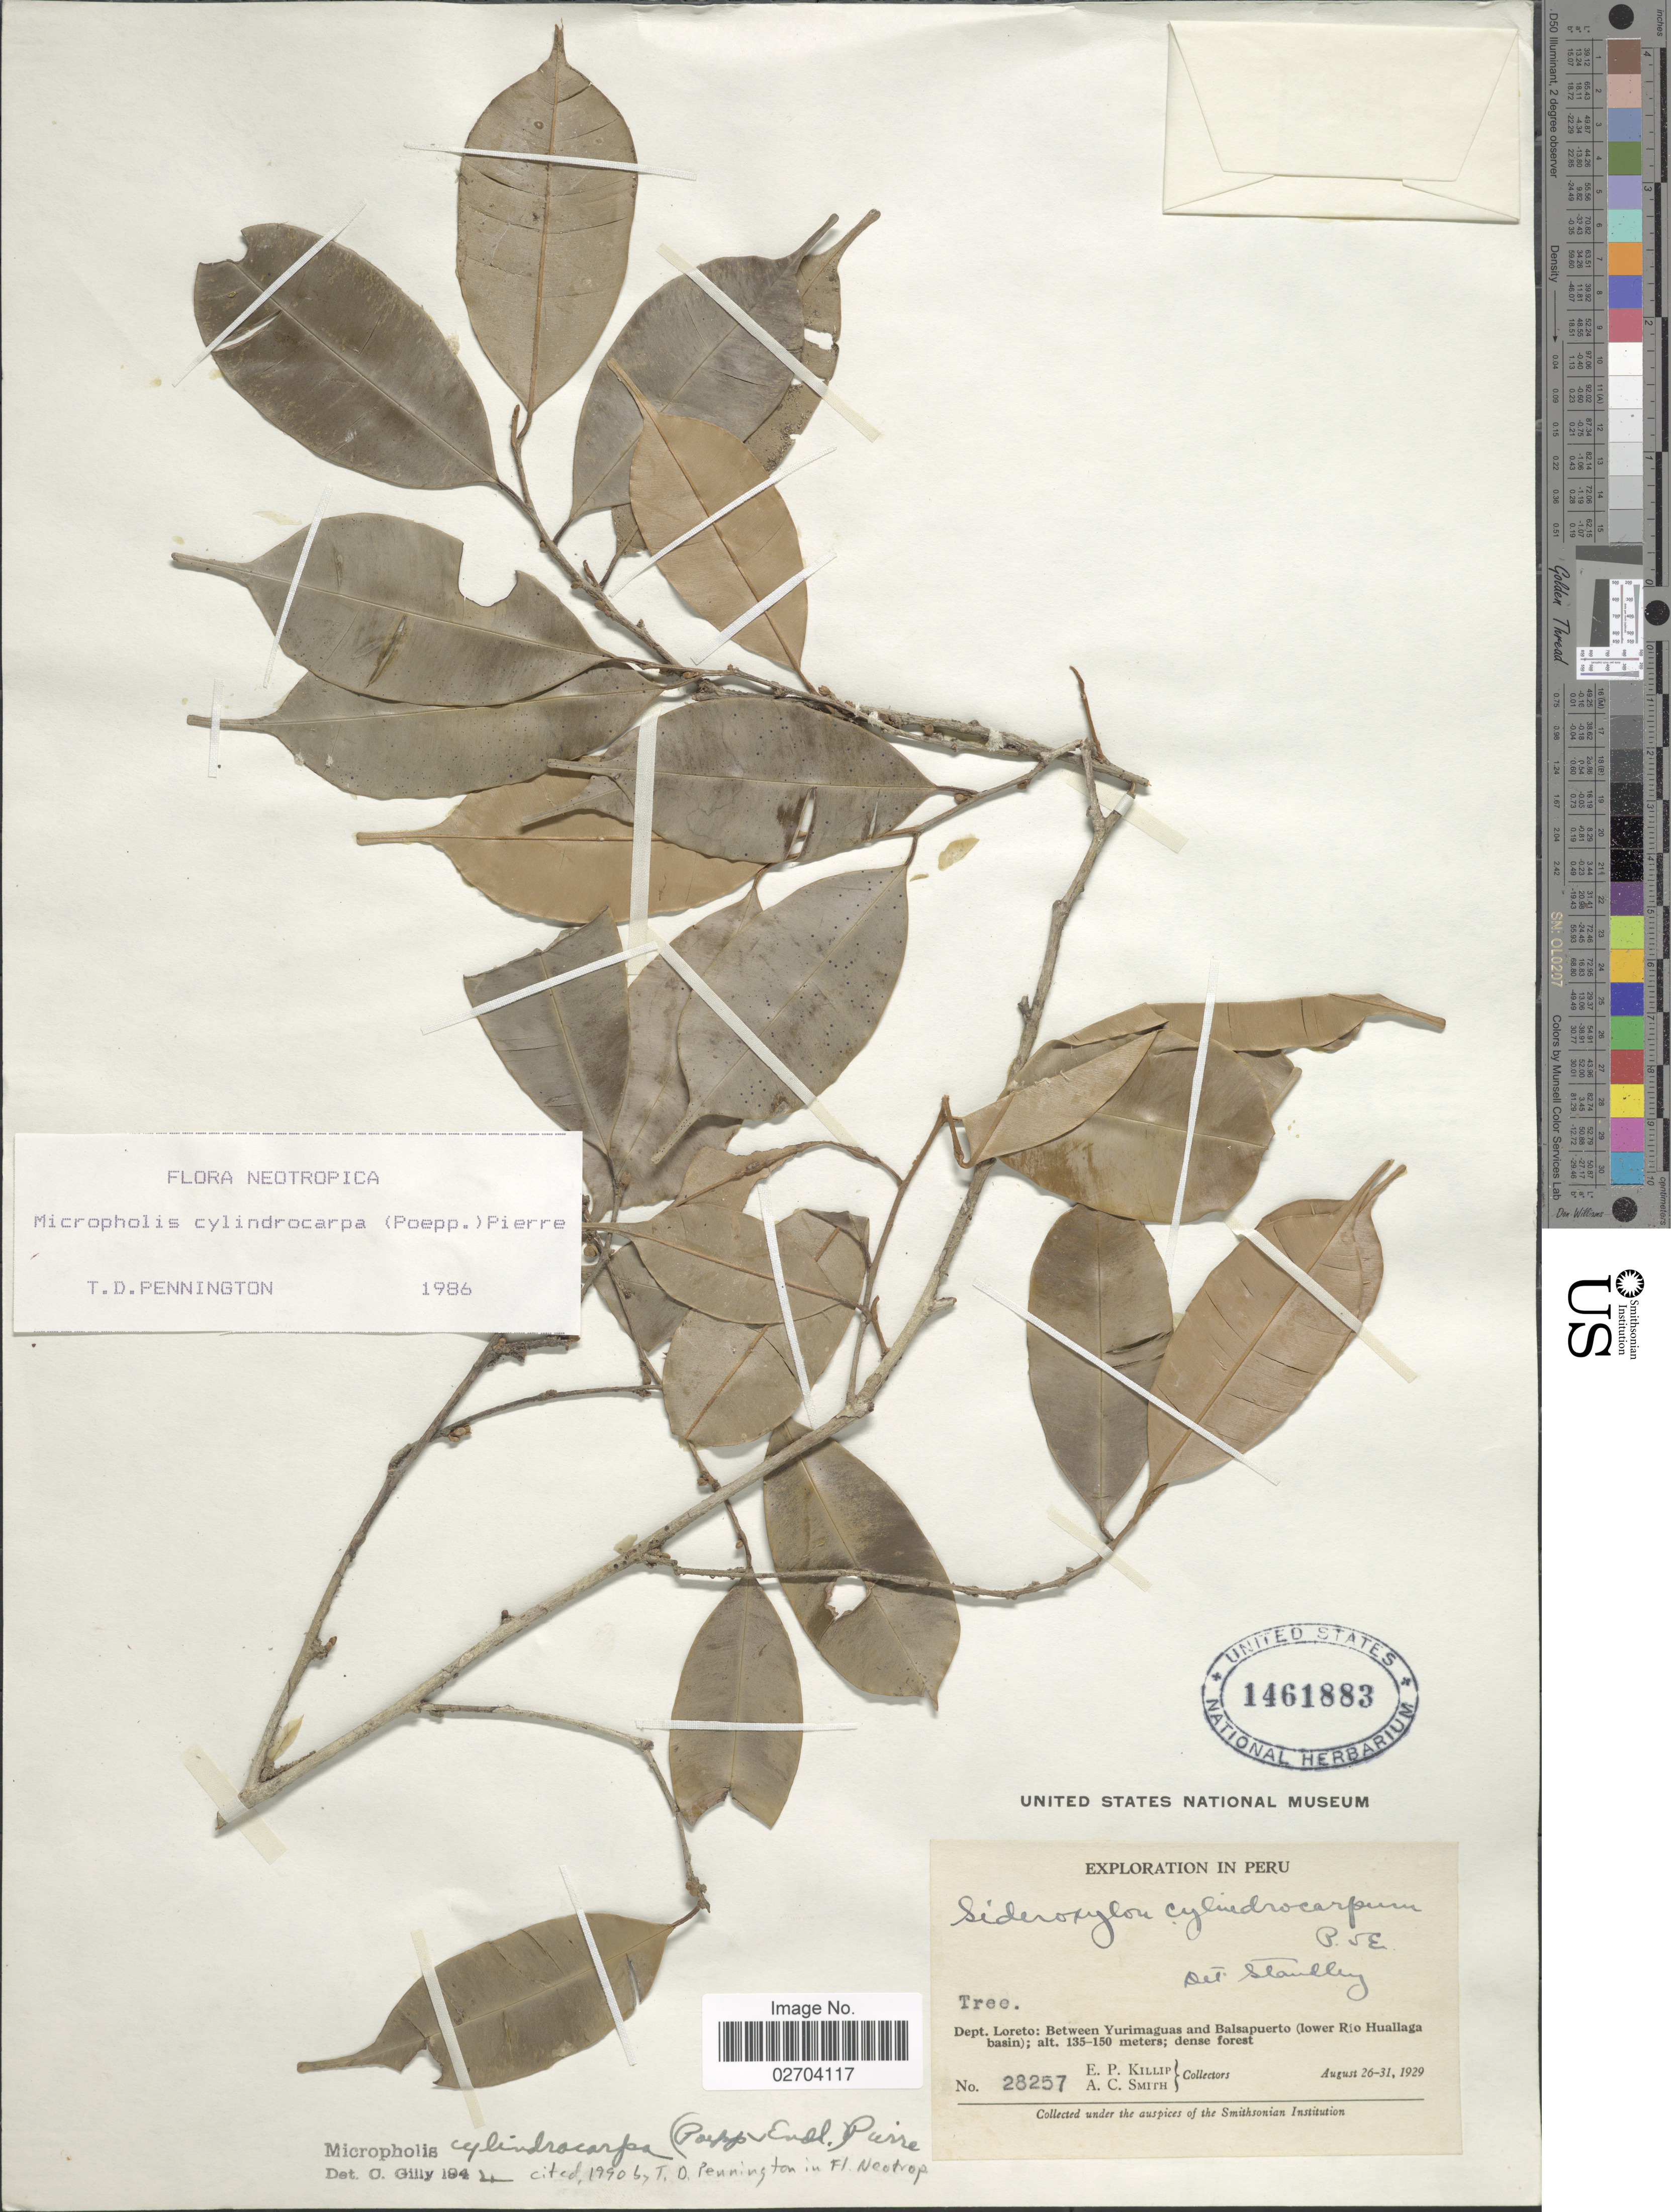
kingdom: Plantae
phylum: Tracheophyta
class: Magnoliopsida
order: Ericales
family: Sapotaceae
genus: Micropholis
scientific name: Micropholis cylindrocarpa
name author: (Poepp.) Pierre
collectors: E. P. Killip & A. C. Smith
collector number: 28257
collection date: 1929-08-26/1929-08-31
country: Peru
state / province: Loreto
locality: Dept. Loreto: Between Yurimaguas and Balsapuerto (lower Rio Huallaga basin).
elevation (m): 135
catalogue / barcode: US 1461883